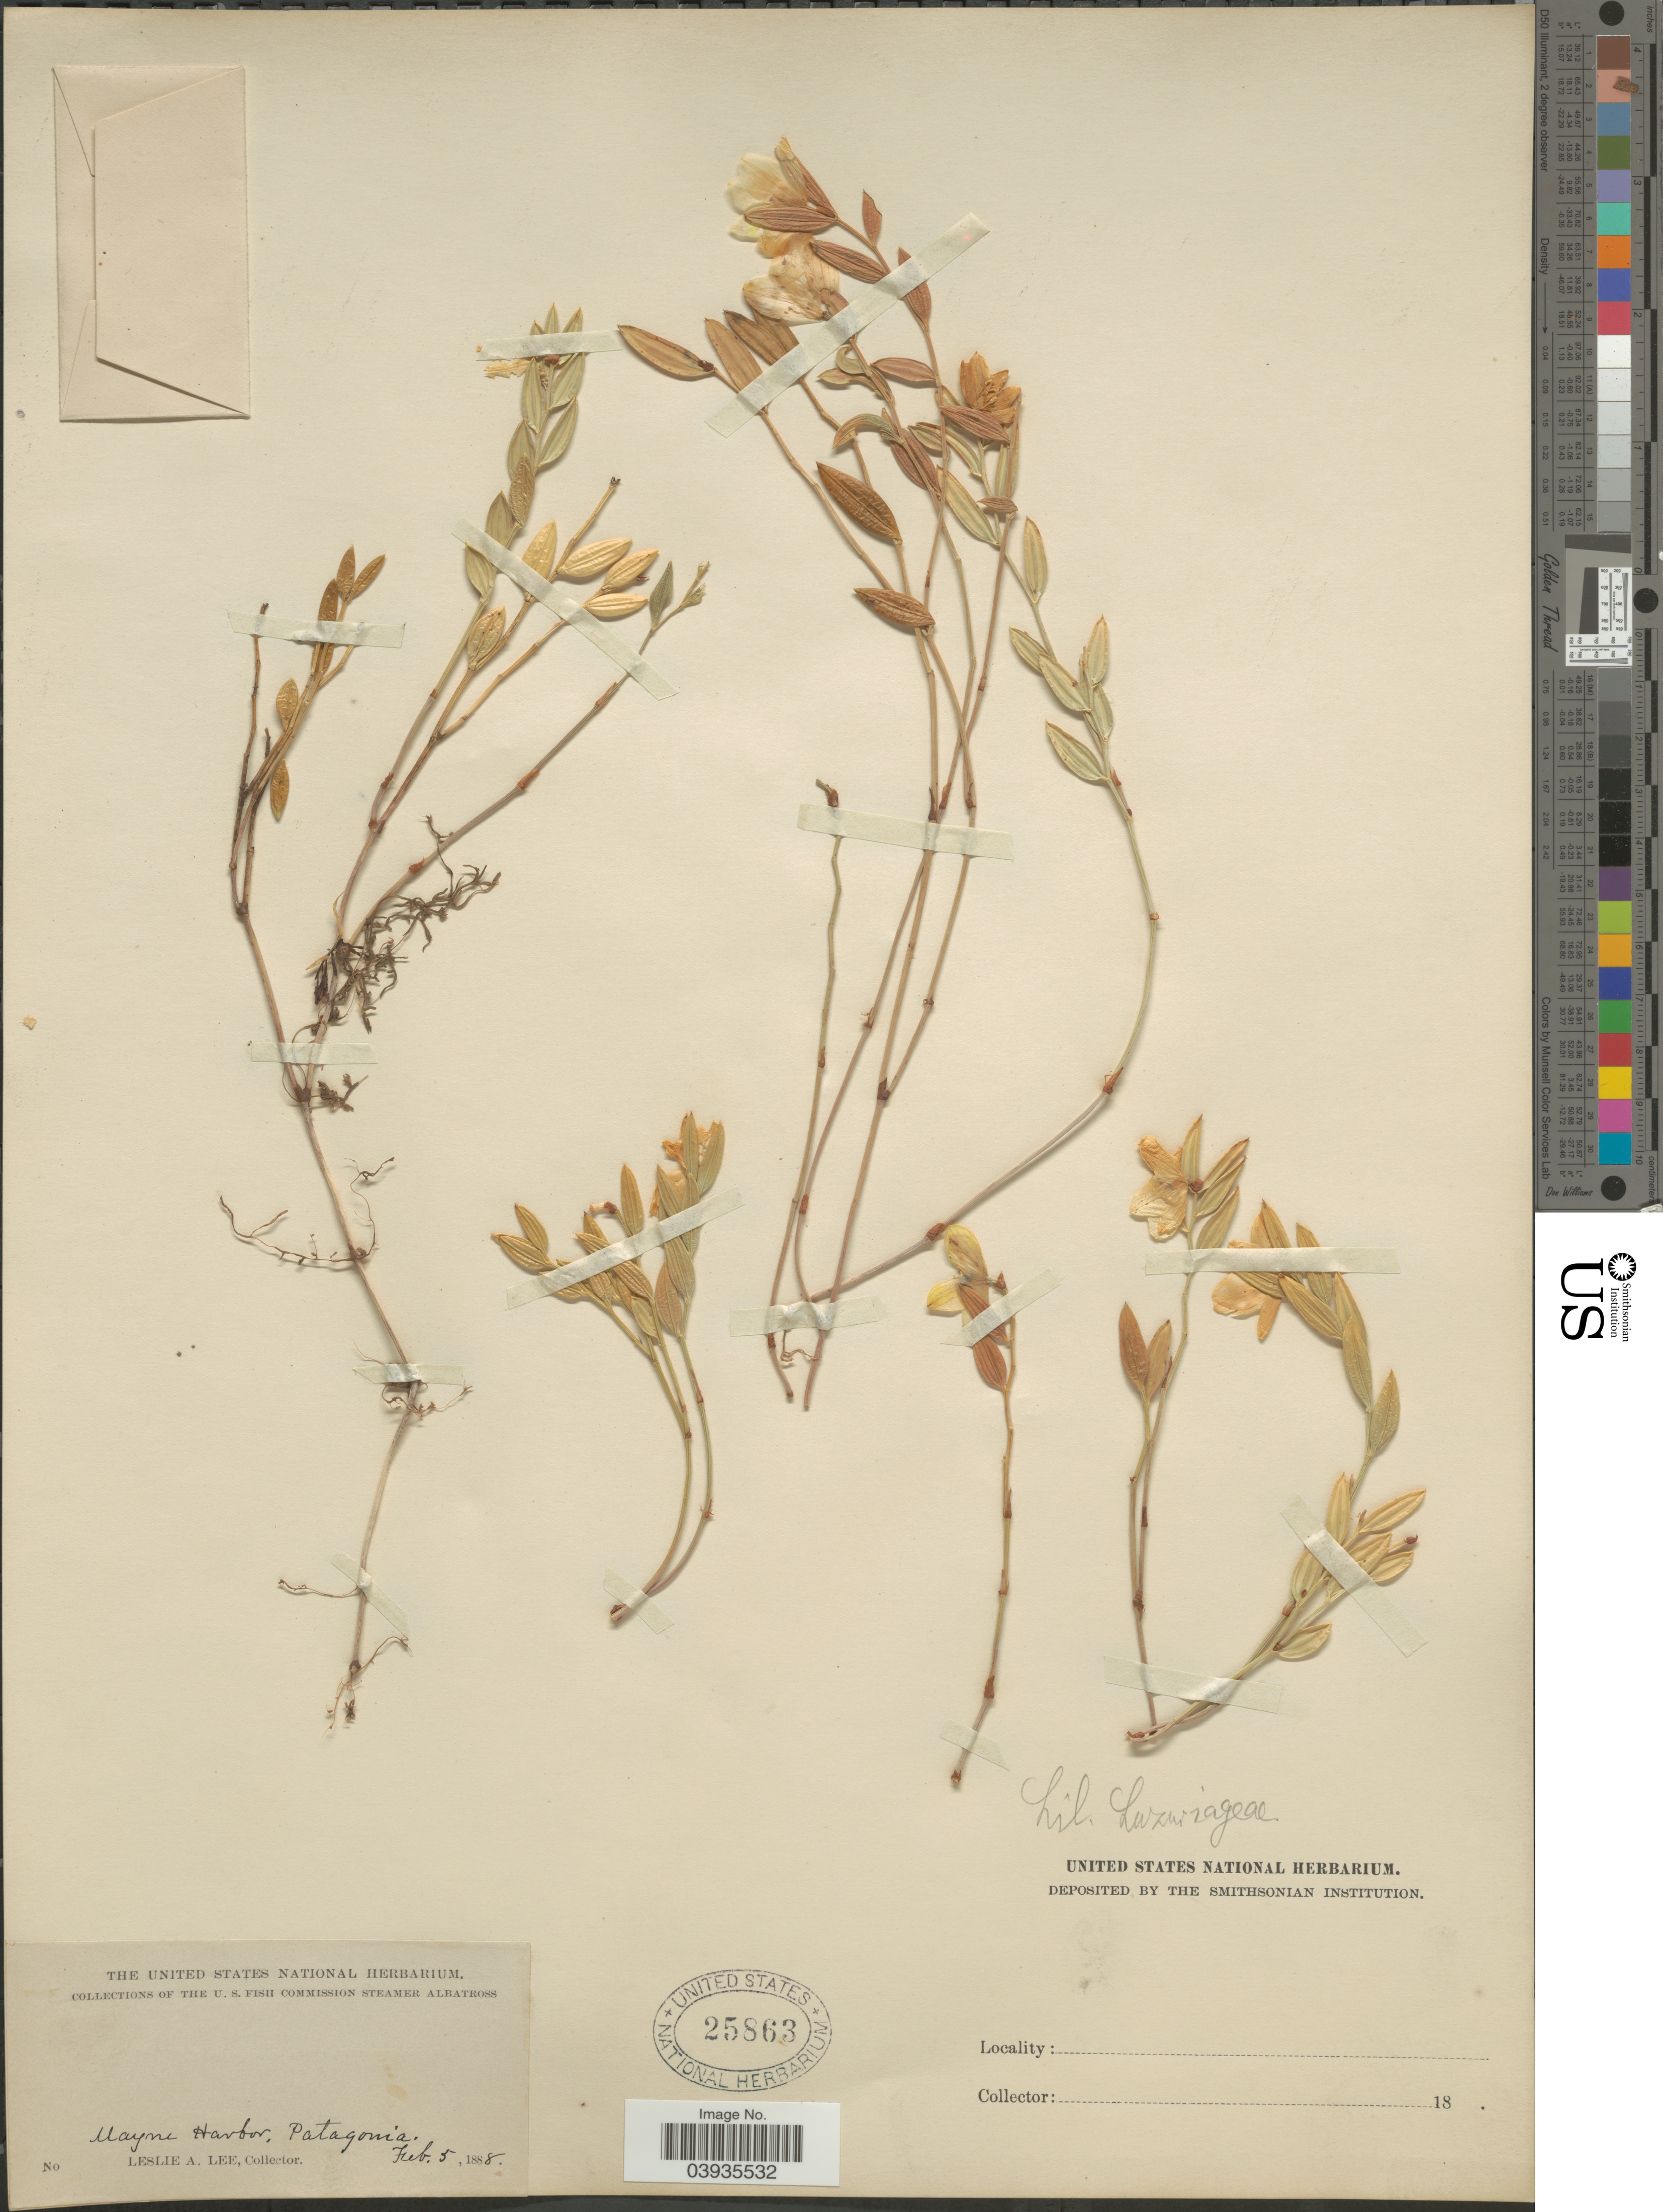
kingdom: Plantae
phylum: Tracheophyta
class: Liliopsida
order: Liliales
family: Alstroemeriaceae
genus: Luzuriaga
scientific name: Luzuriaga sp.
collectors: L. Lee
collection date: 1888-02-05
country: Chile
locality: Mayne Harbor, Patagonia.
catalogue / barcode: US 25863